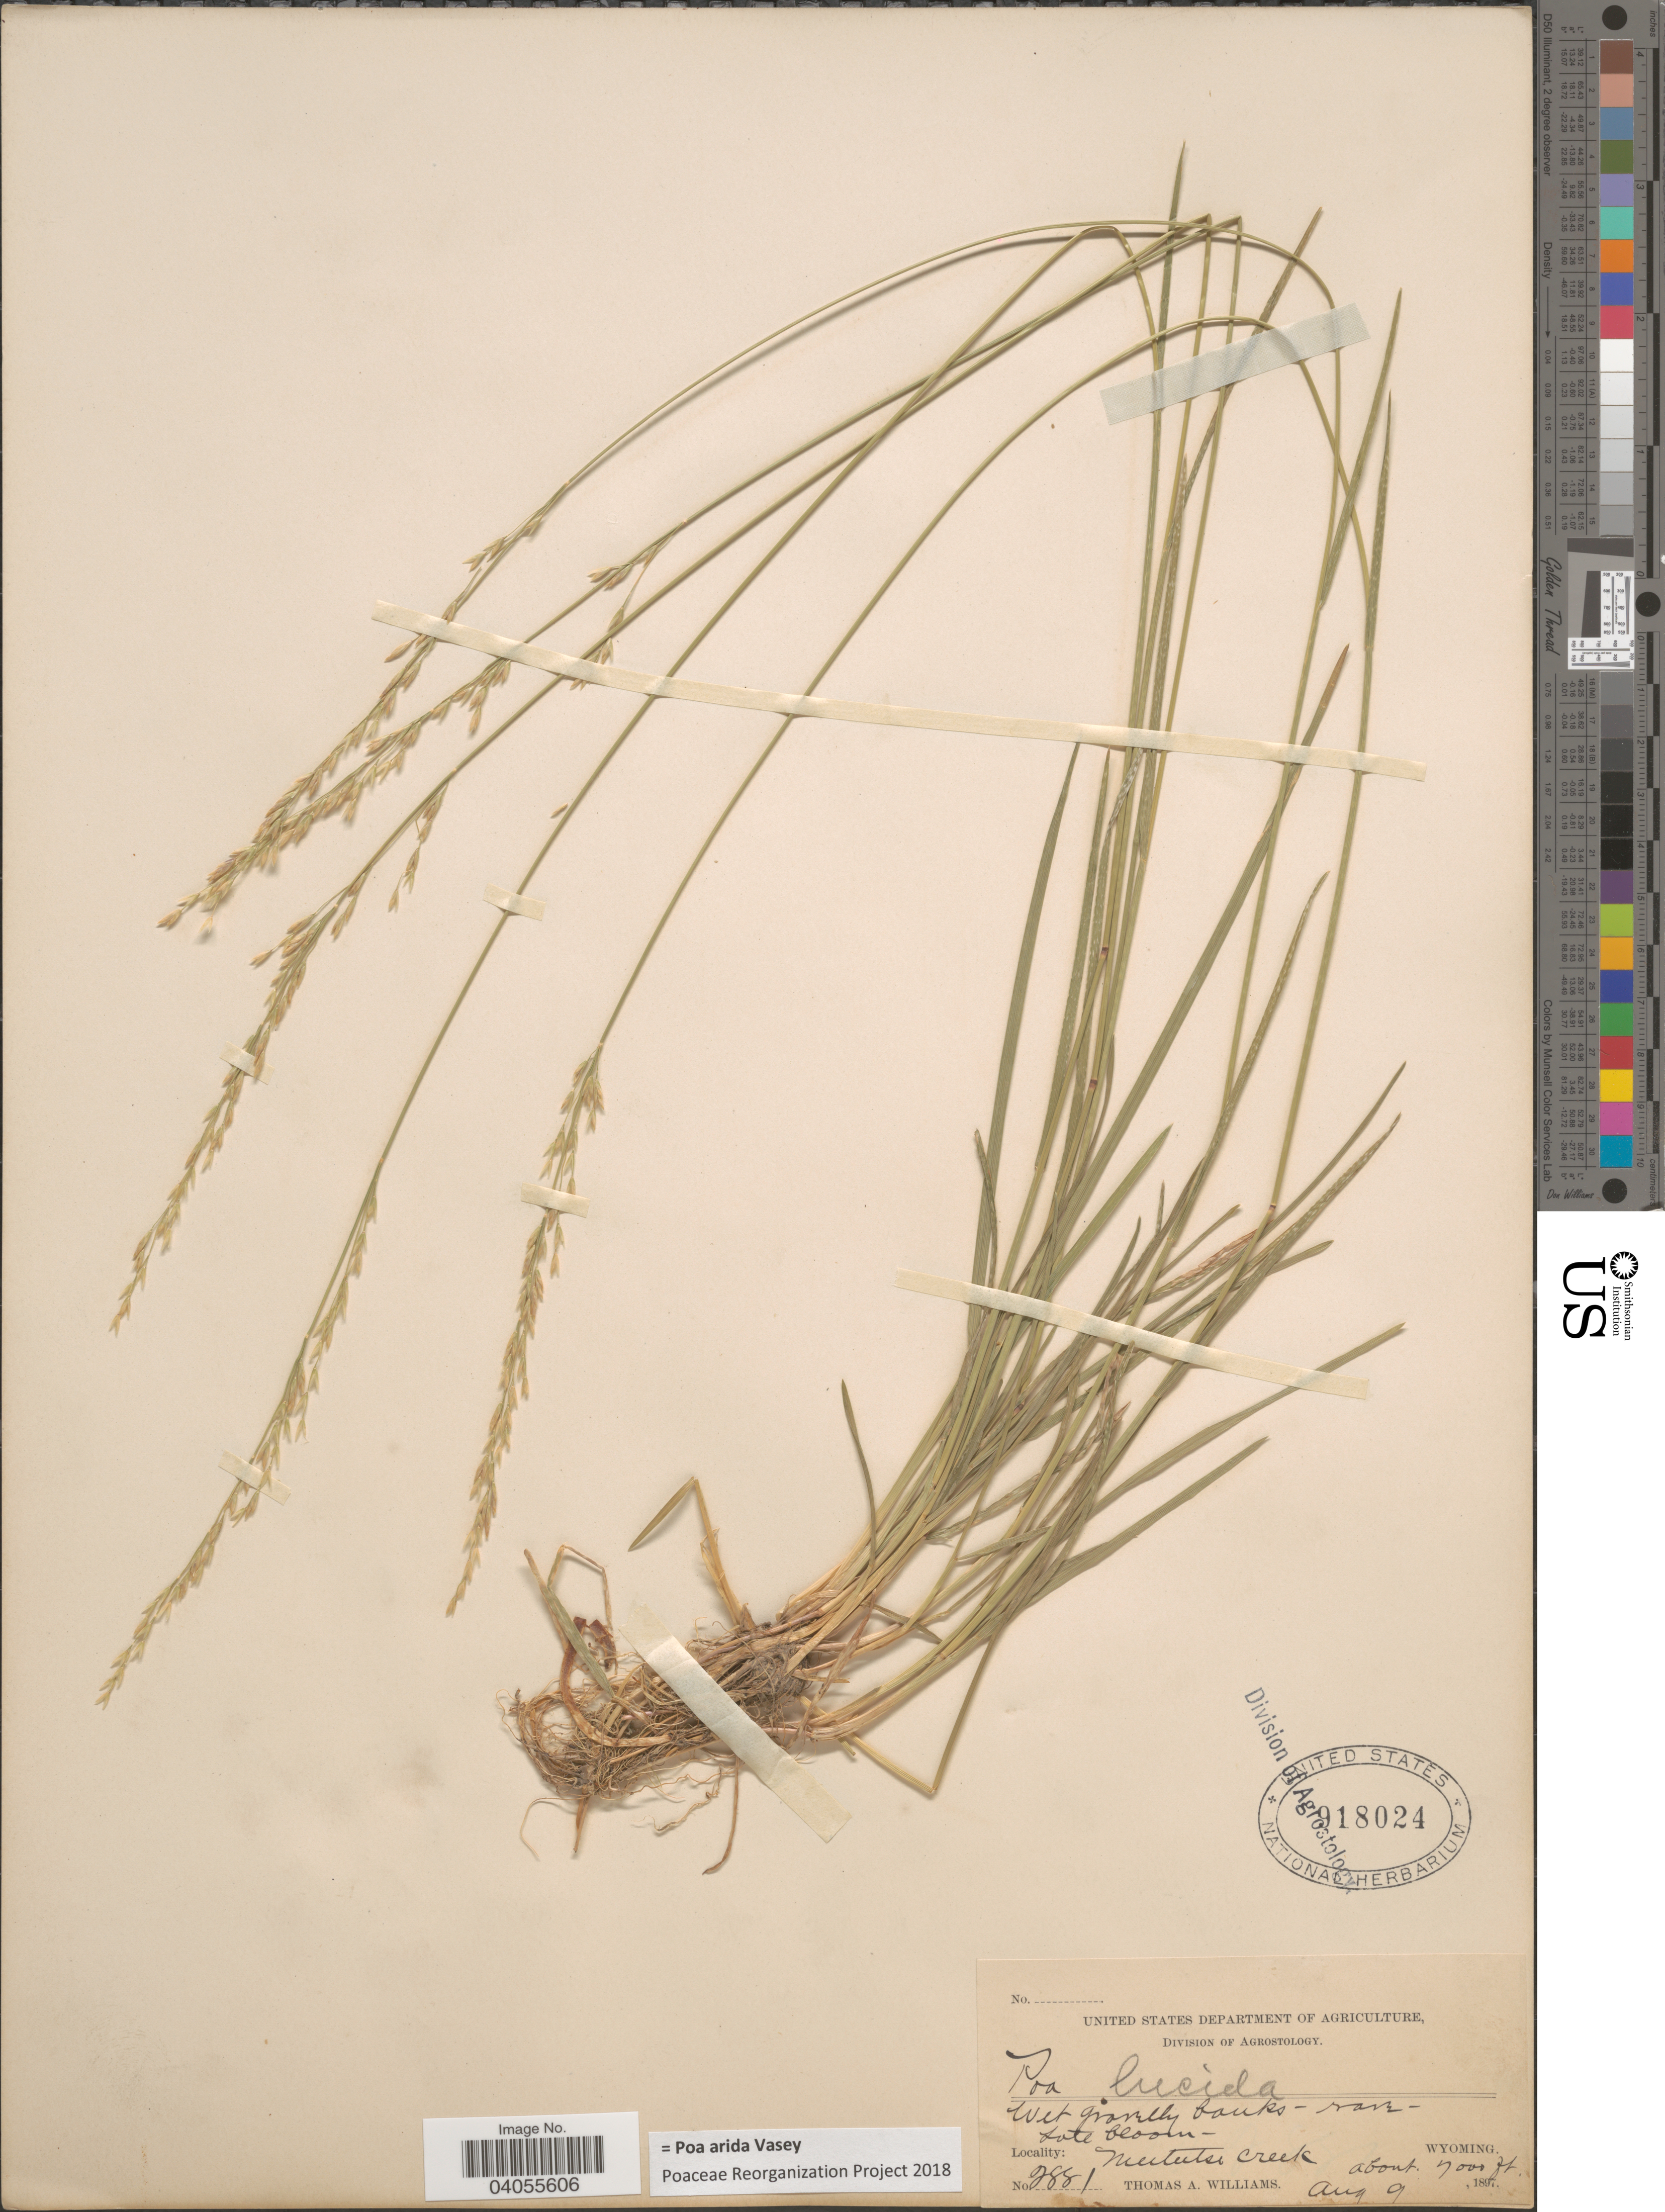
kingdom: Plantae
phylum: Tracheophyta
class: Liliopsida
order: Poales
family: Poaceae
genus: Poa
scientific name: Poa arida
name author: Vasey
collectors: T. A. Williams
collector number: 2881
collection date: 1897-08-09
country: United States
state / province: Wyoming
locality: Meeteetse Creek.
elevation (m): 2134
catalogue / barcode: US 918024